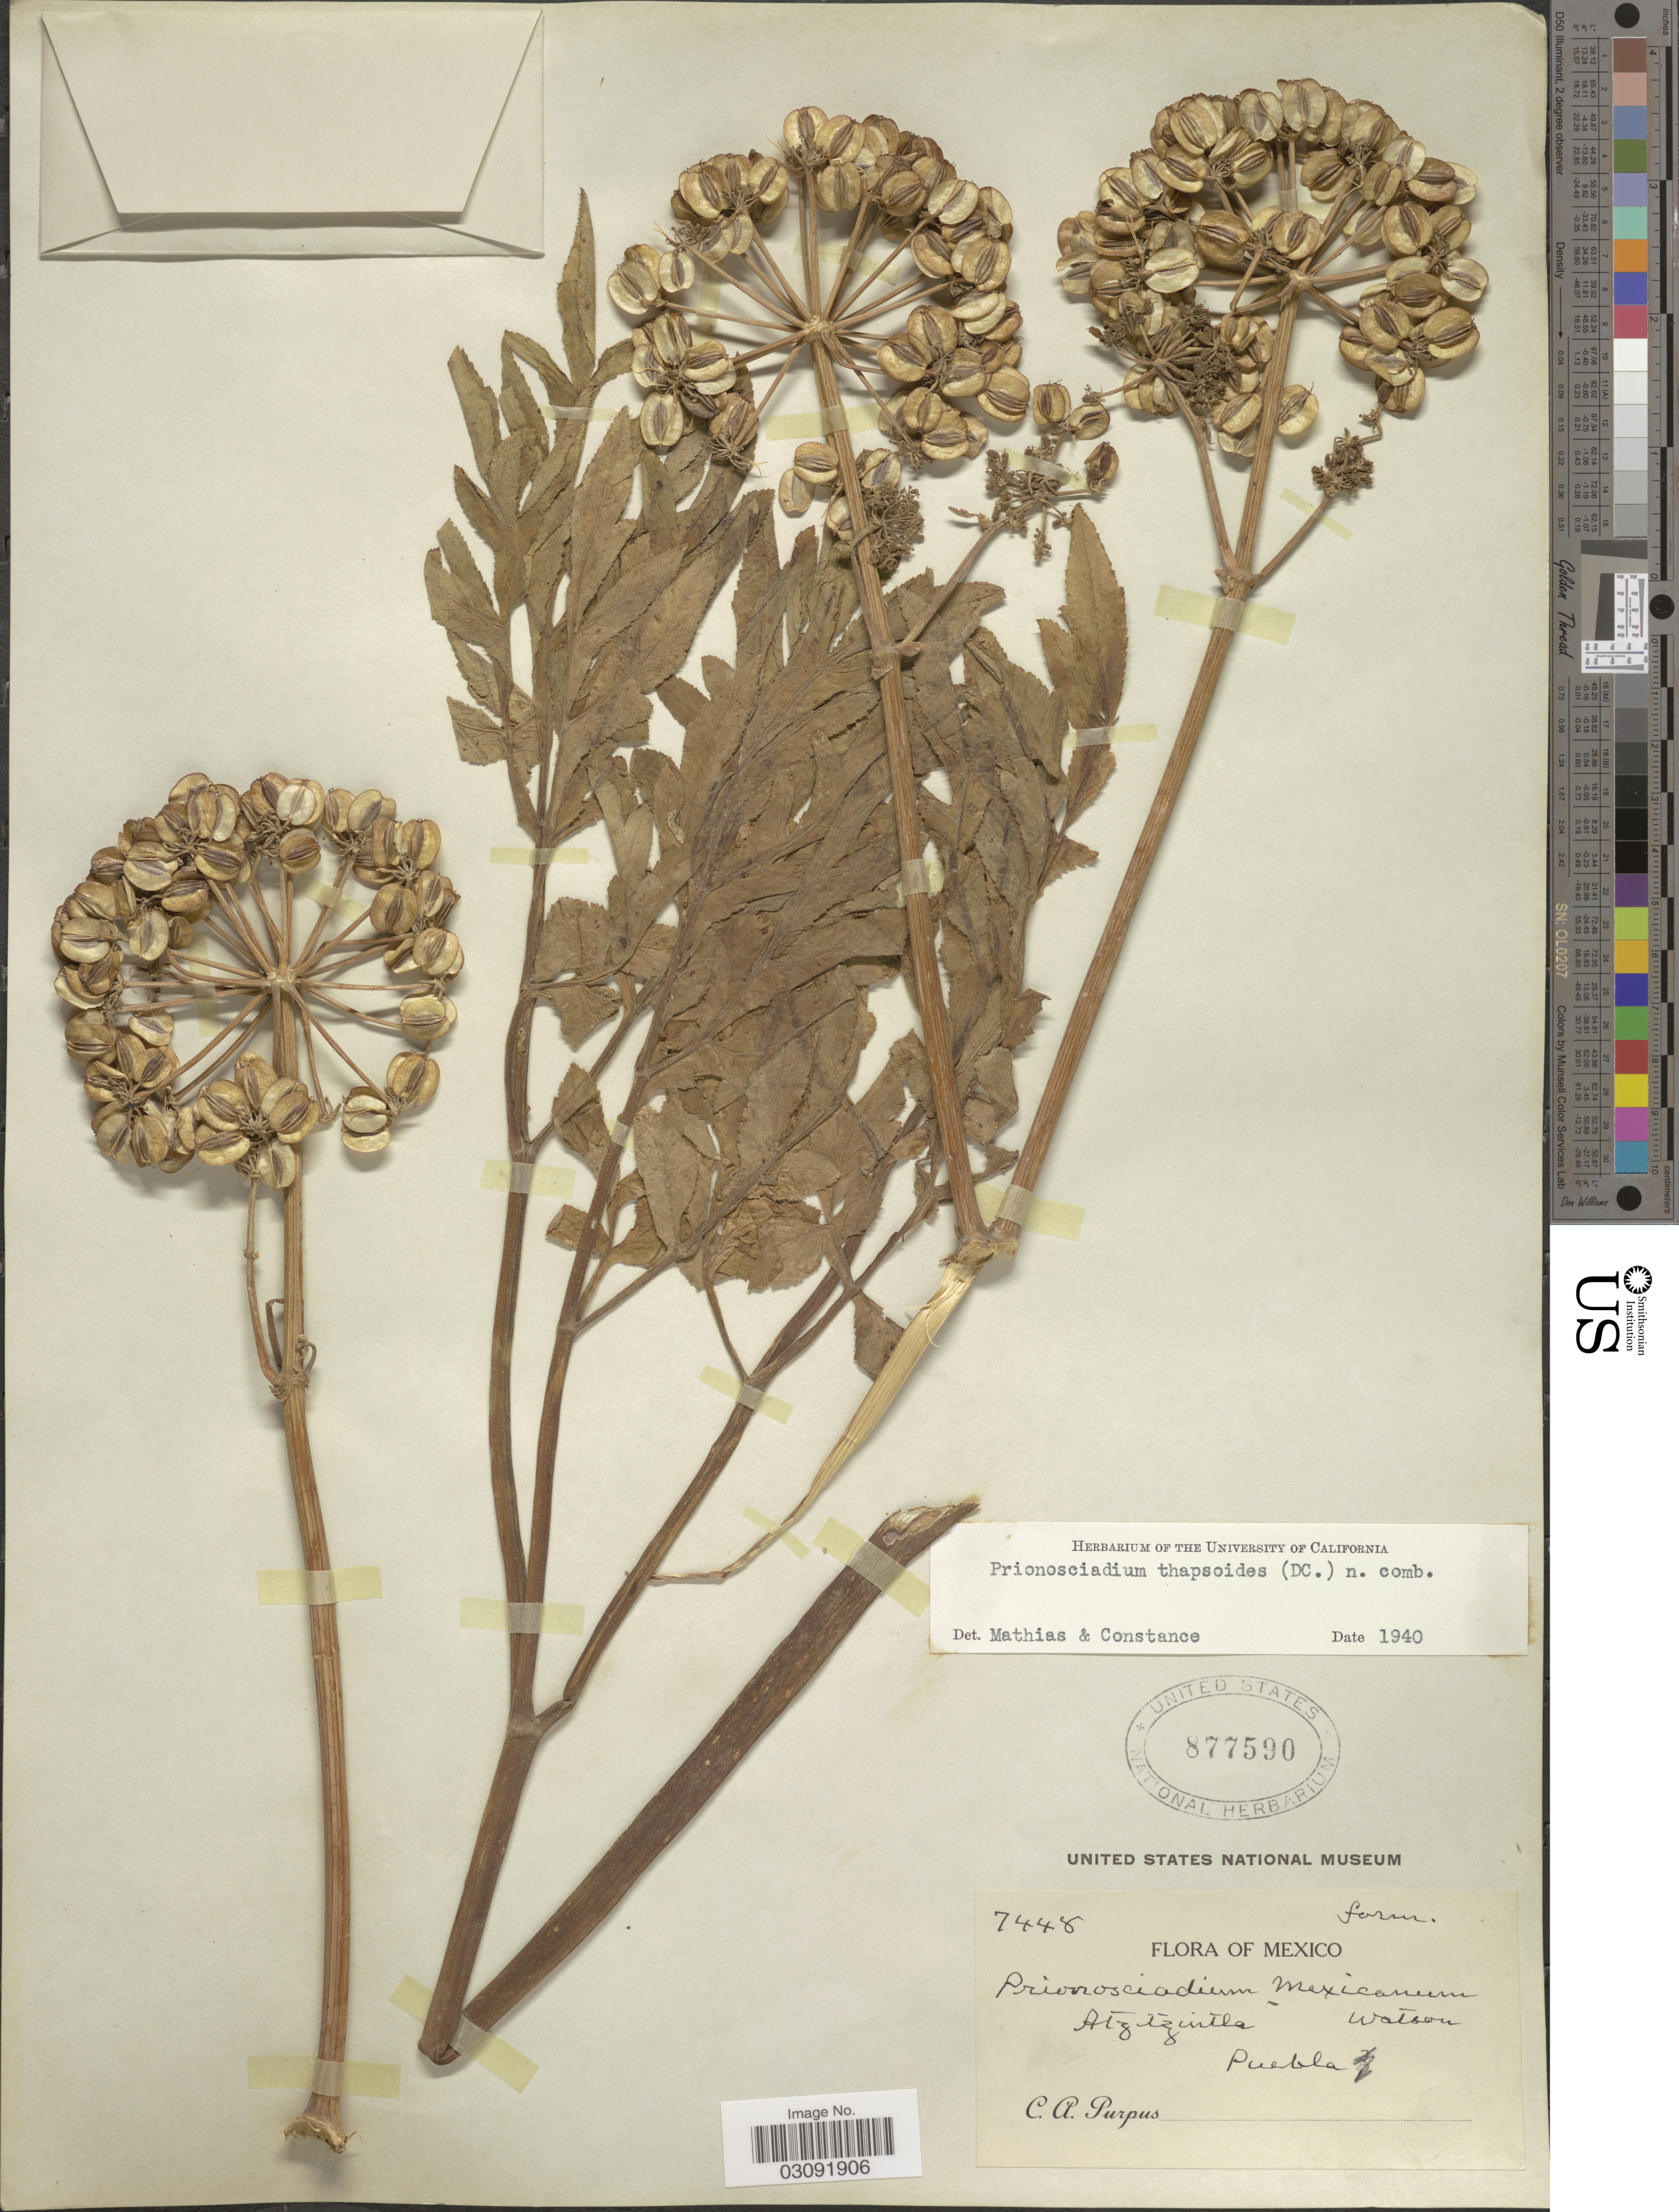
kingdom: Plantae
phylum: Tracheophyta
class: Magnoliopsida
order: Apiales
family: Apiaceae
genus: Prionosciadium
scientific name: Prionosciadium thapsoides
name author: (DC.)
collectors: C. A. Purpus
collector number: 7448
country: Mexico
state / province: Puebla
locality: Atzitzintla.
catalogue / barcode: US 877590